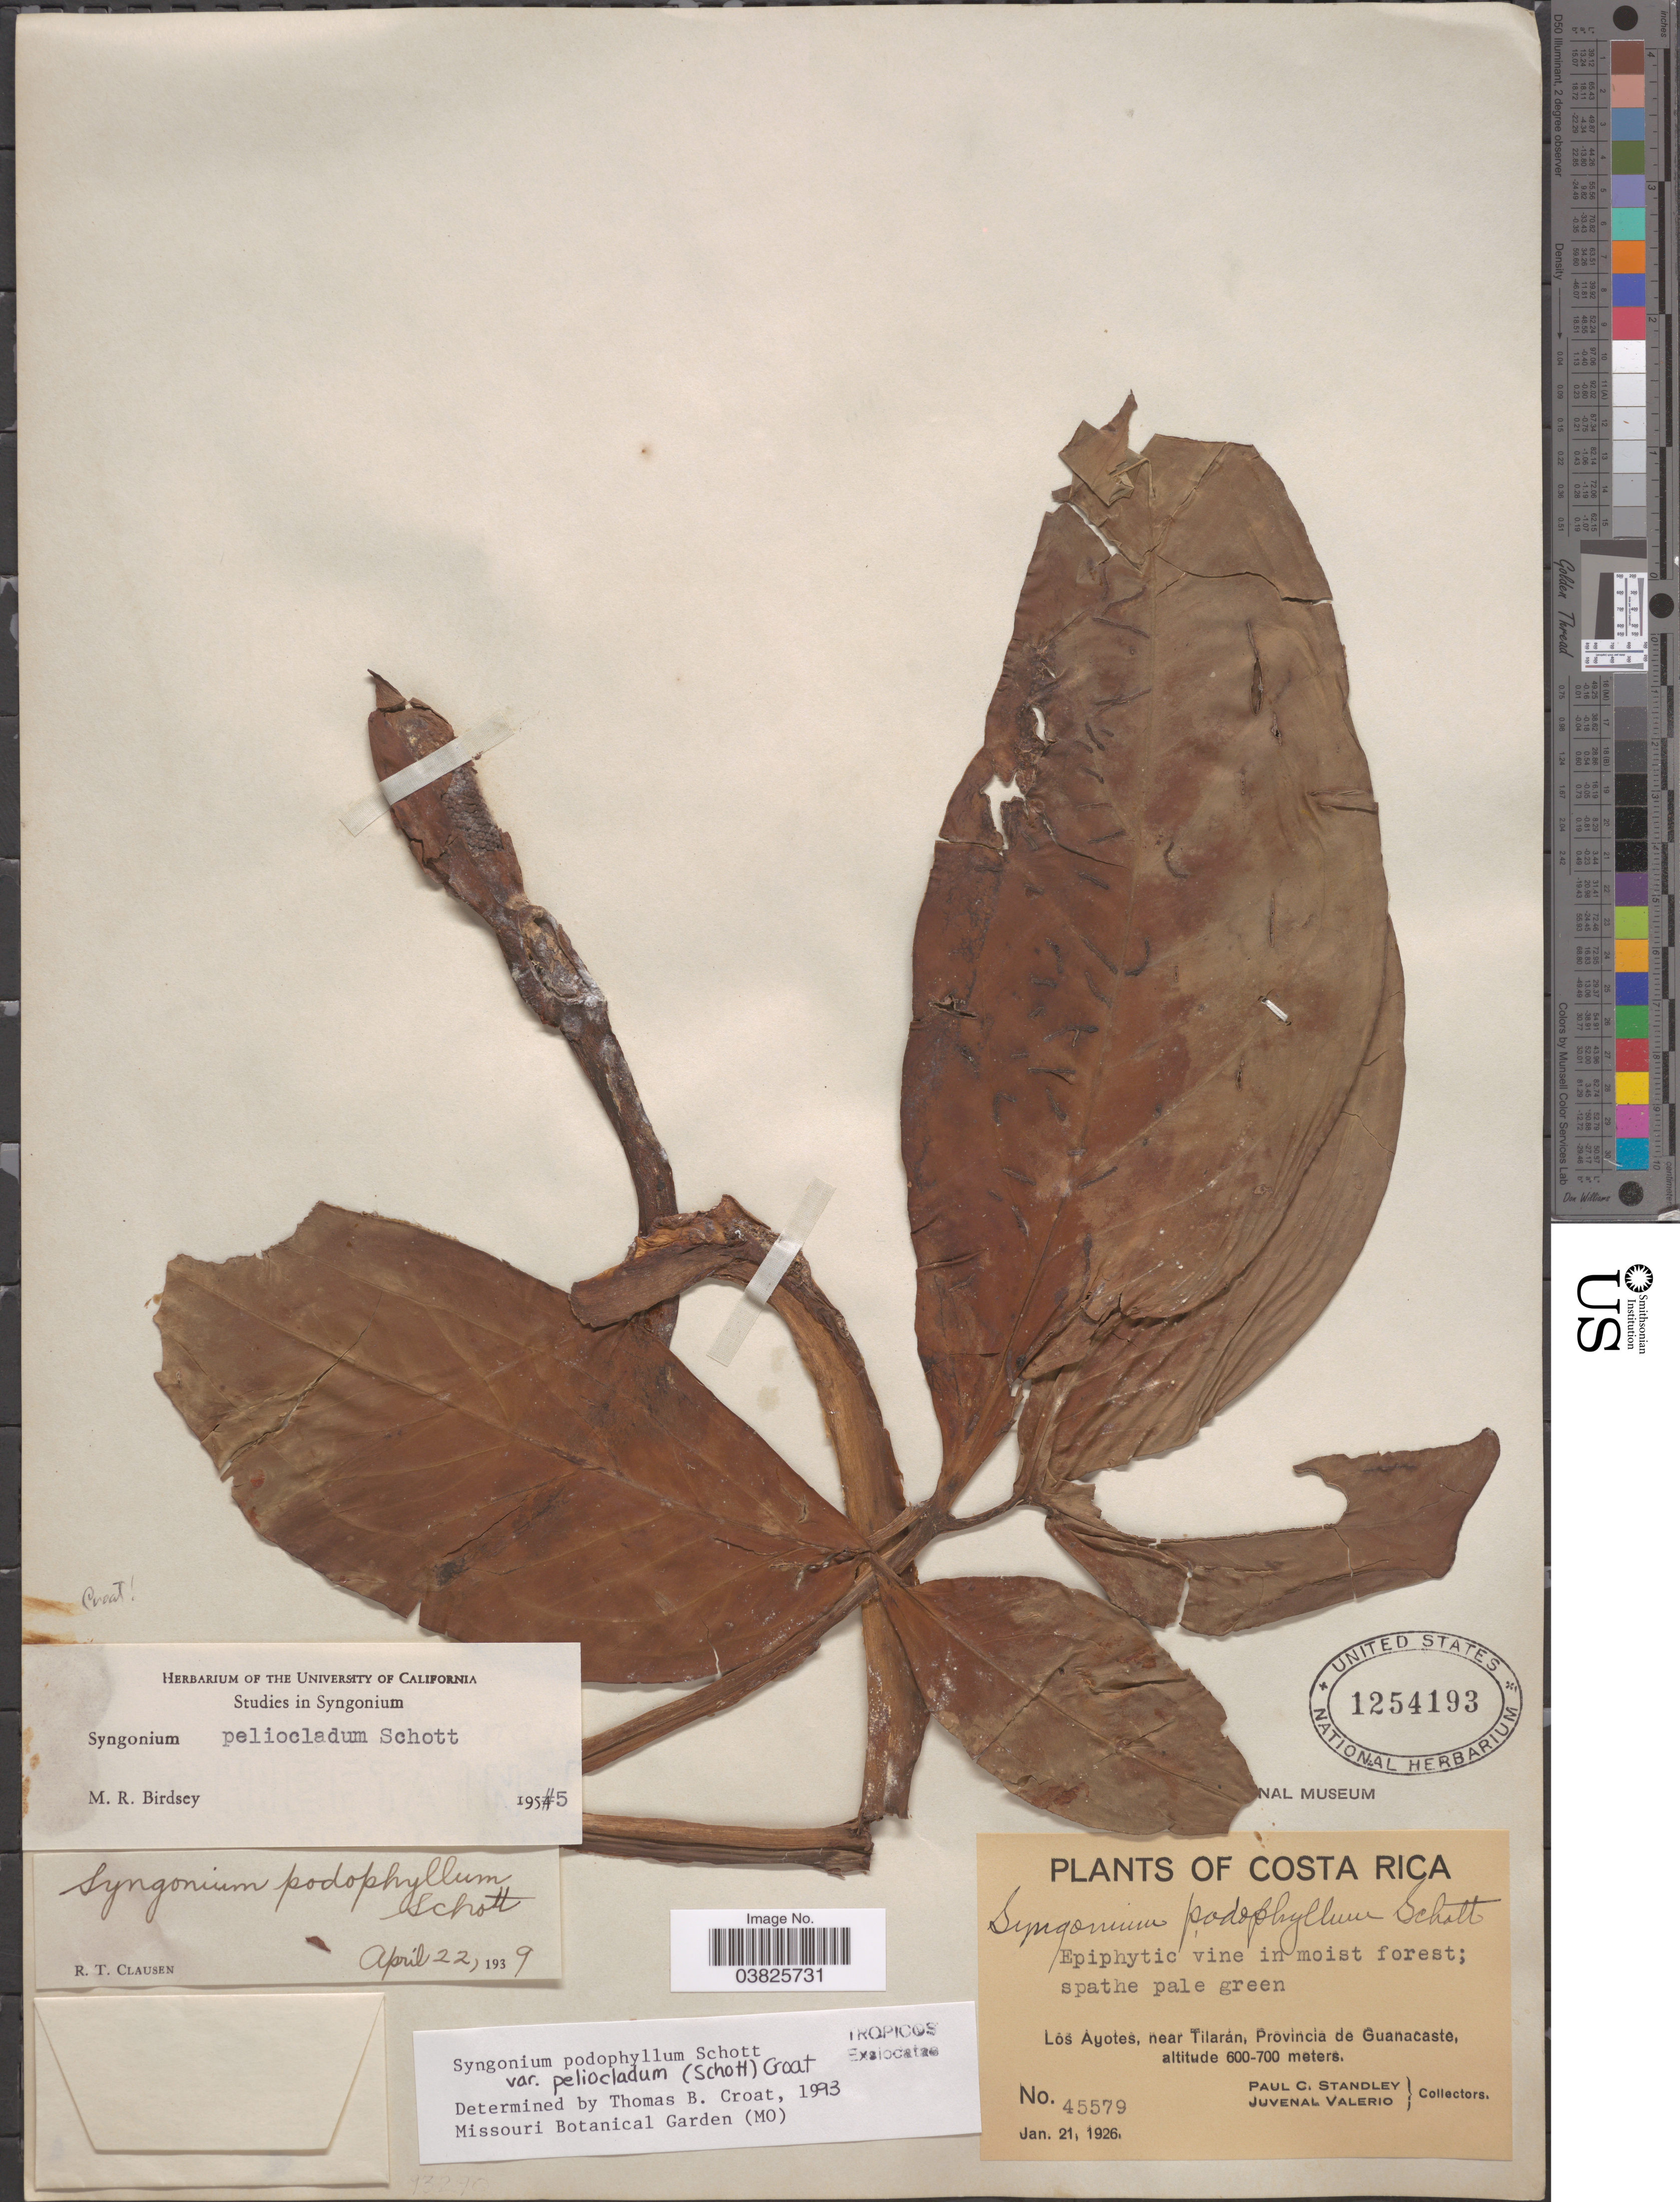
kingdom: Plantae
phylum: Tracheophyta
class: Liliopsida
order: Alismatales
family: Araceae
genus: Syngonium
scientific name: Syngonium podophyllum var. peliocladum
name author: (Schott) Croat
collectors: P. C. Standley & J. Valerio R.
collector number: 45579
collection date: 1926-01-21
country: Costa Rica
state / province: Guanacaste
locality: Los Ayotes, near Tilarán.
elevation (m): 600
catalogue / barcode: US 1254193